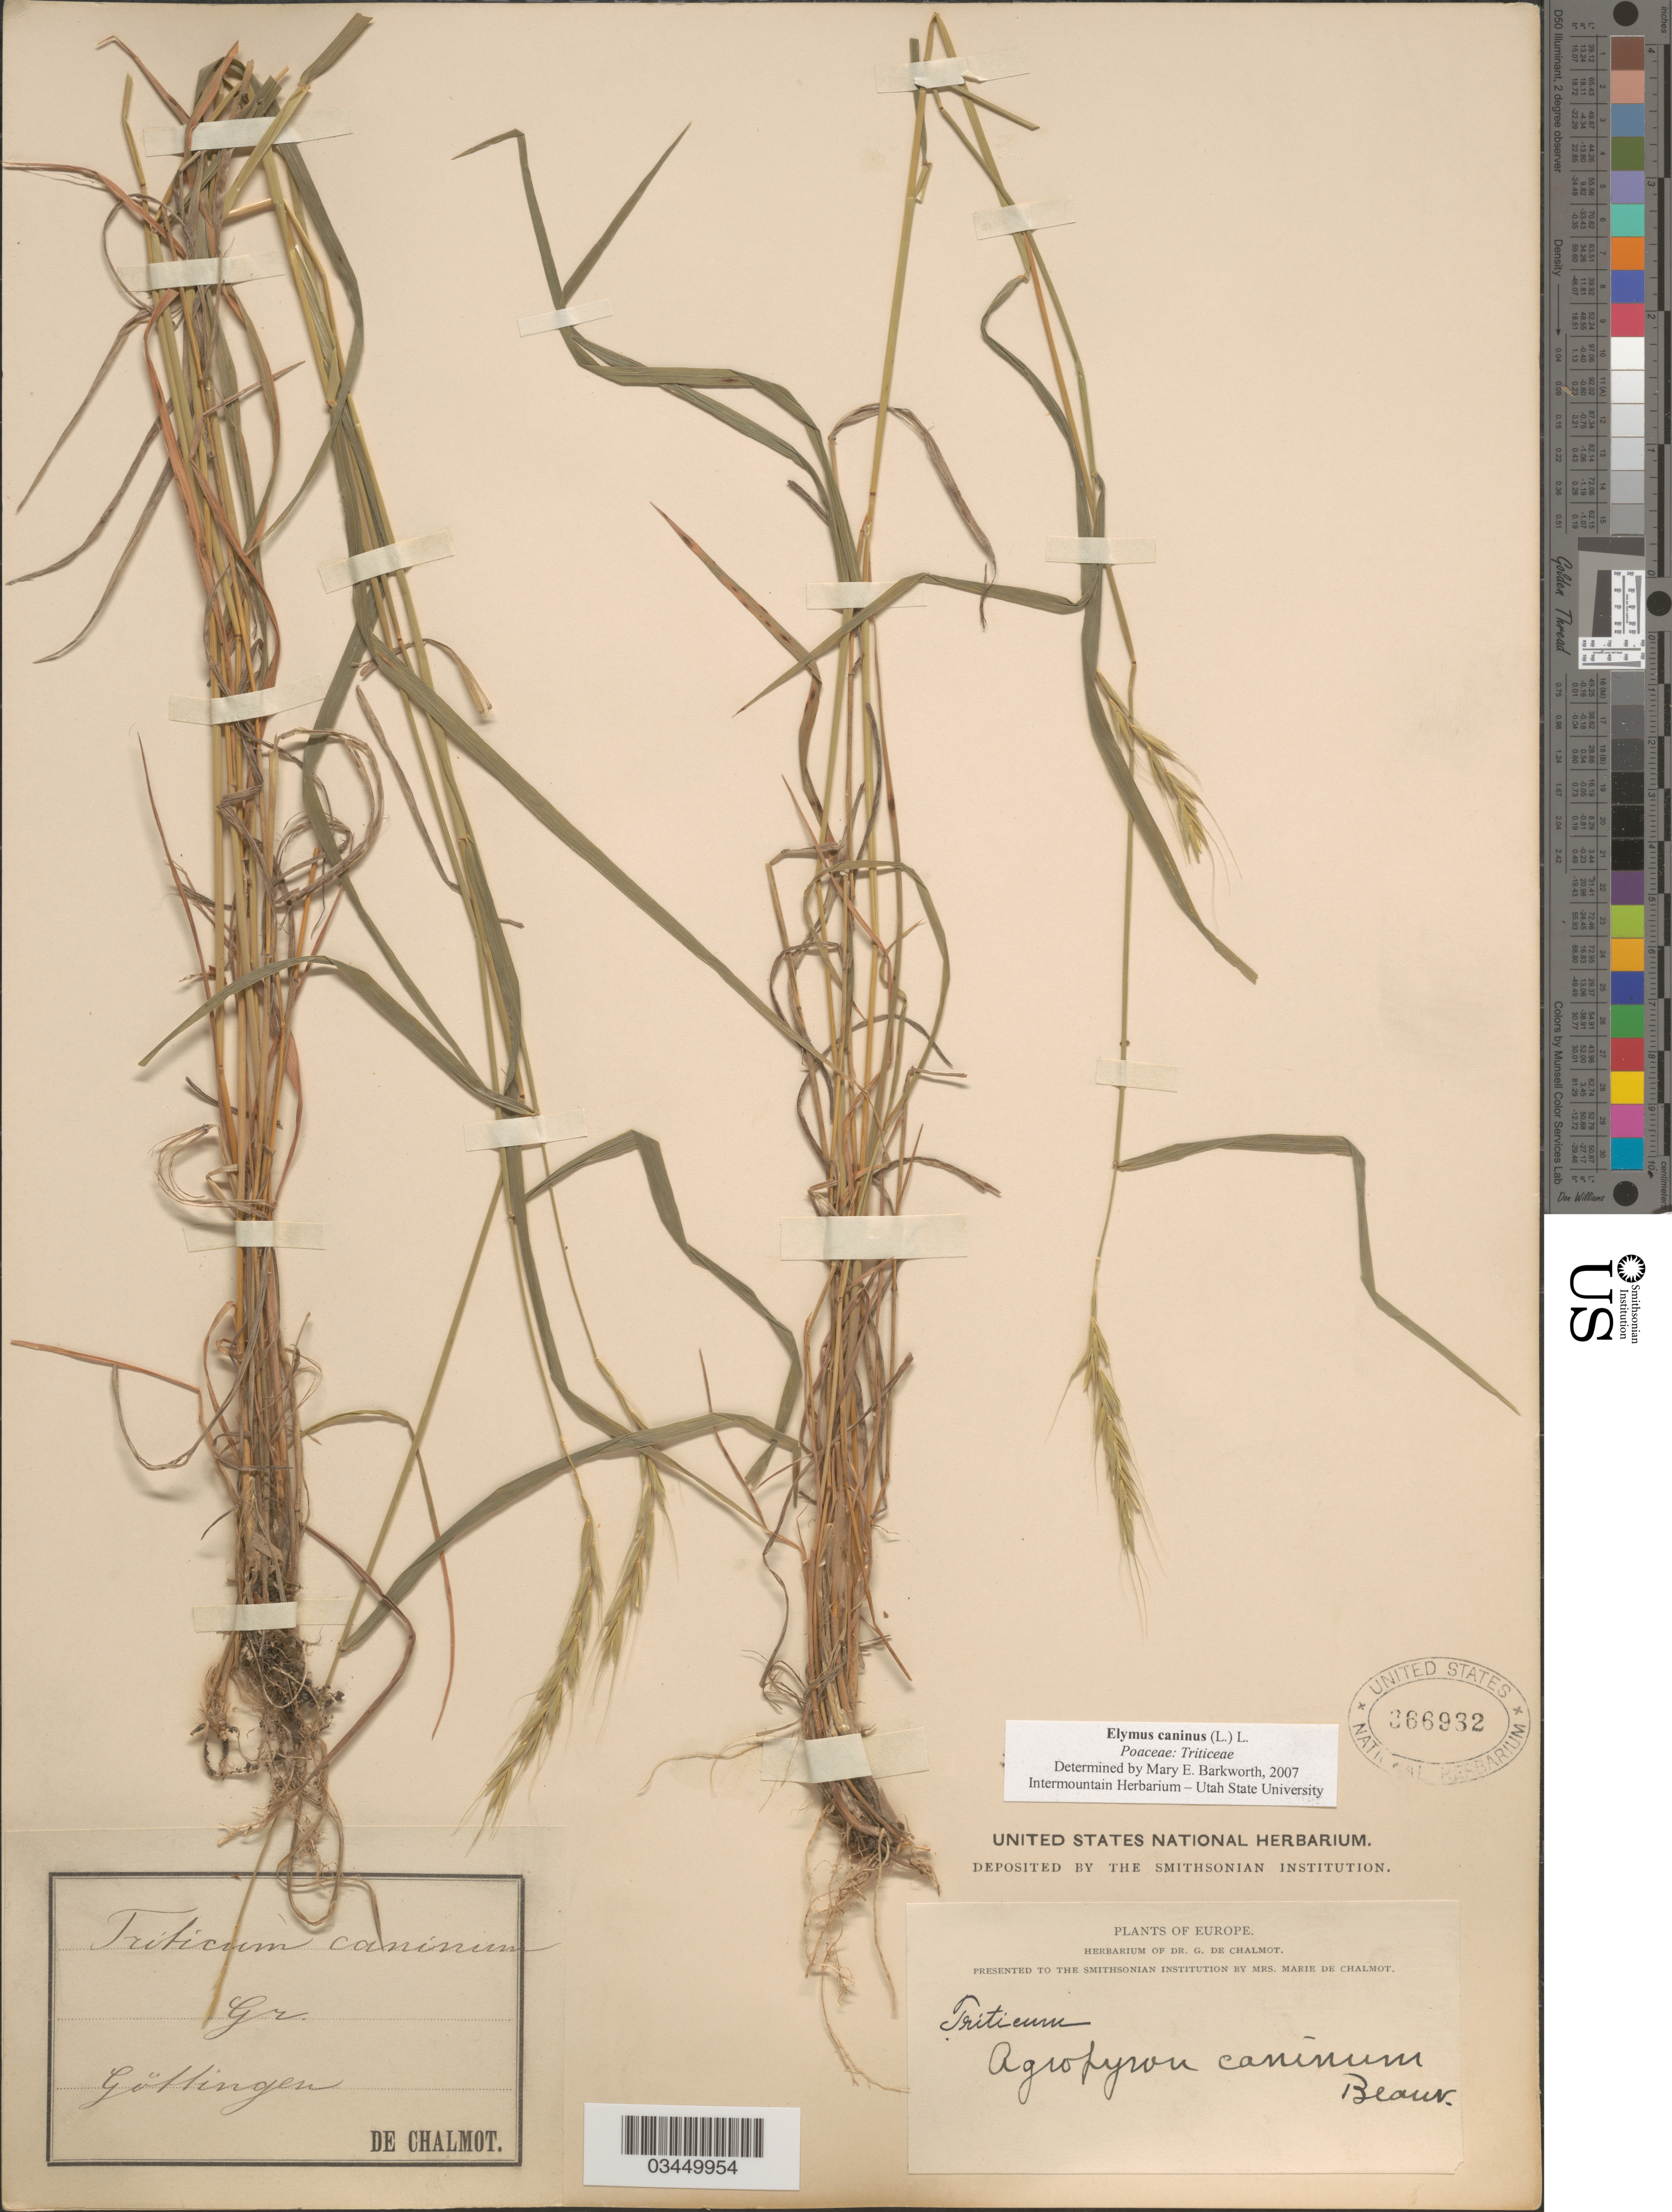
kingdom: Plantae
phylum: Tracheophyta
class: Liliopsida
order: Poales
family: Poaceae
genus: Elymus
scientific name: Elymus caninus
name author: (L.) L.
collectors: G. de Chalmot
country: Germany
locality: Göttingen. Europe.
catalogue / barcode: US 366932